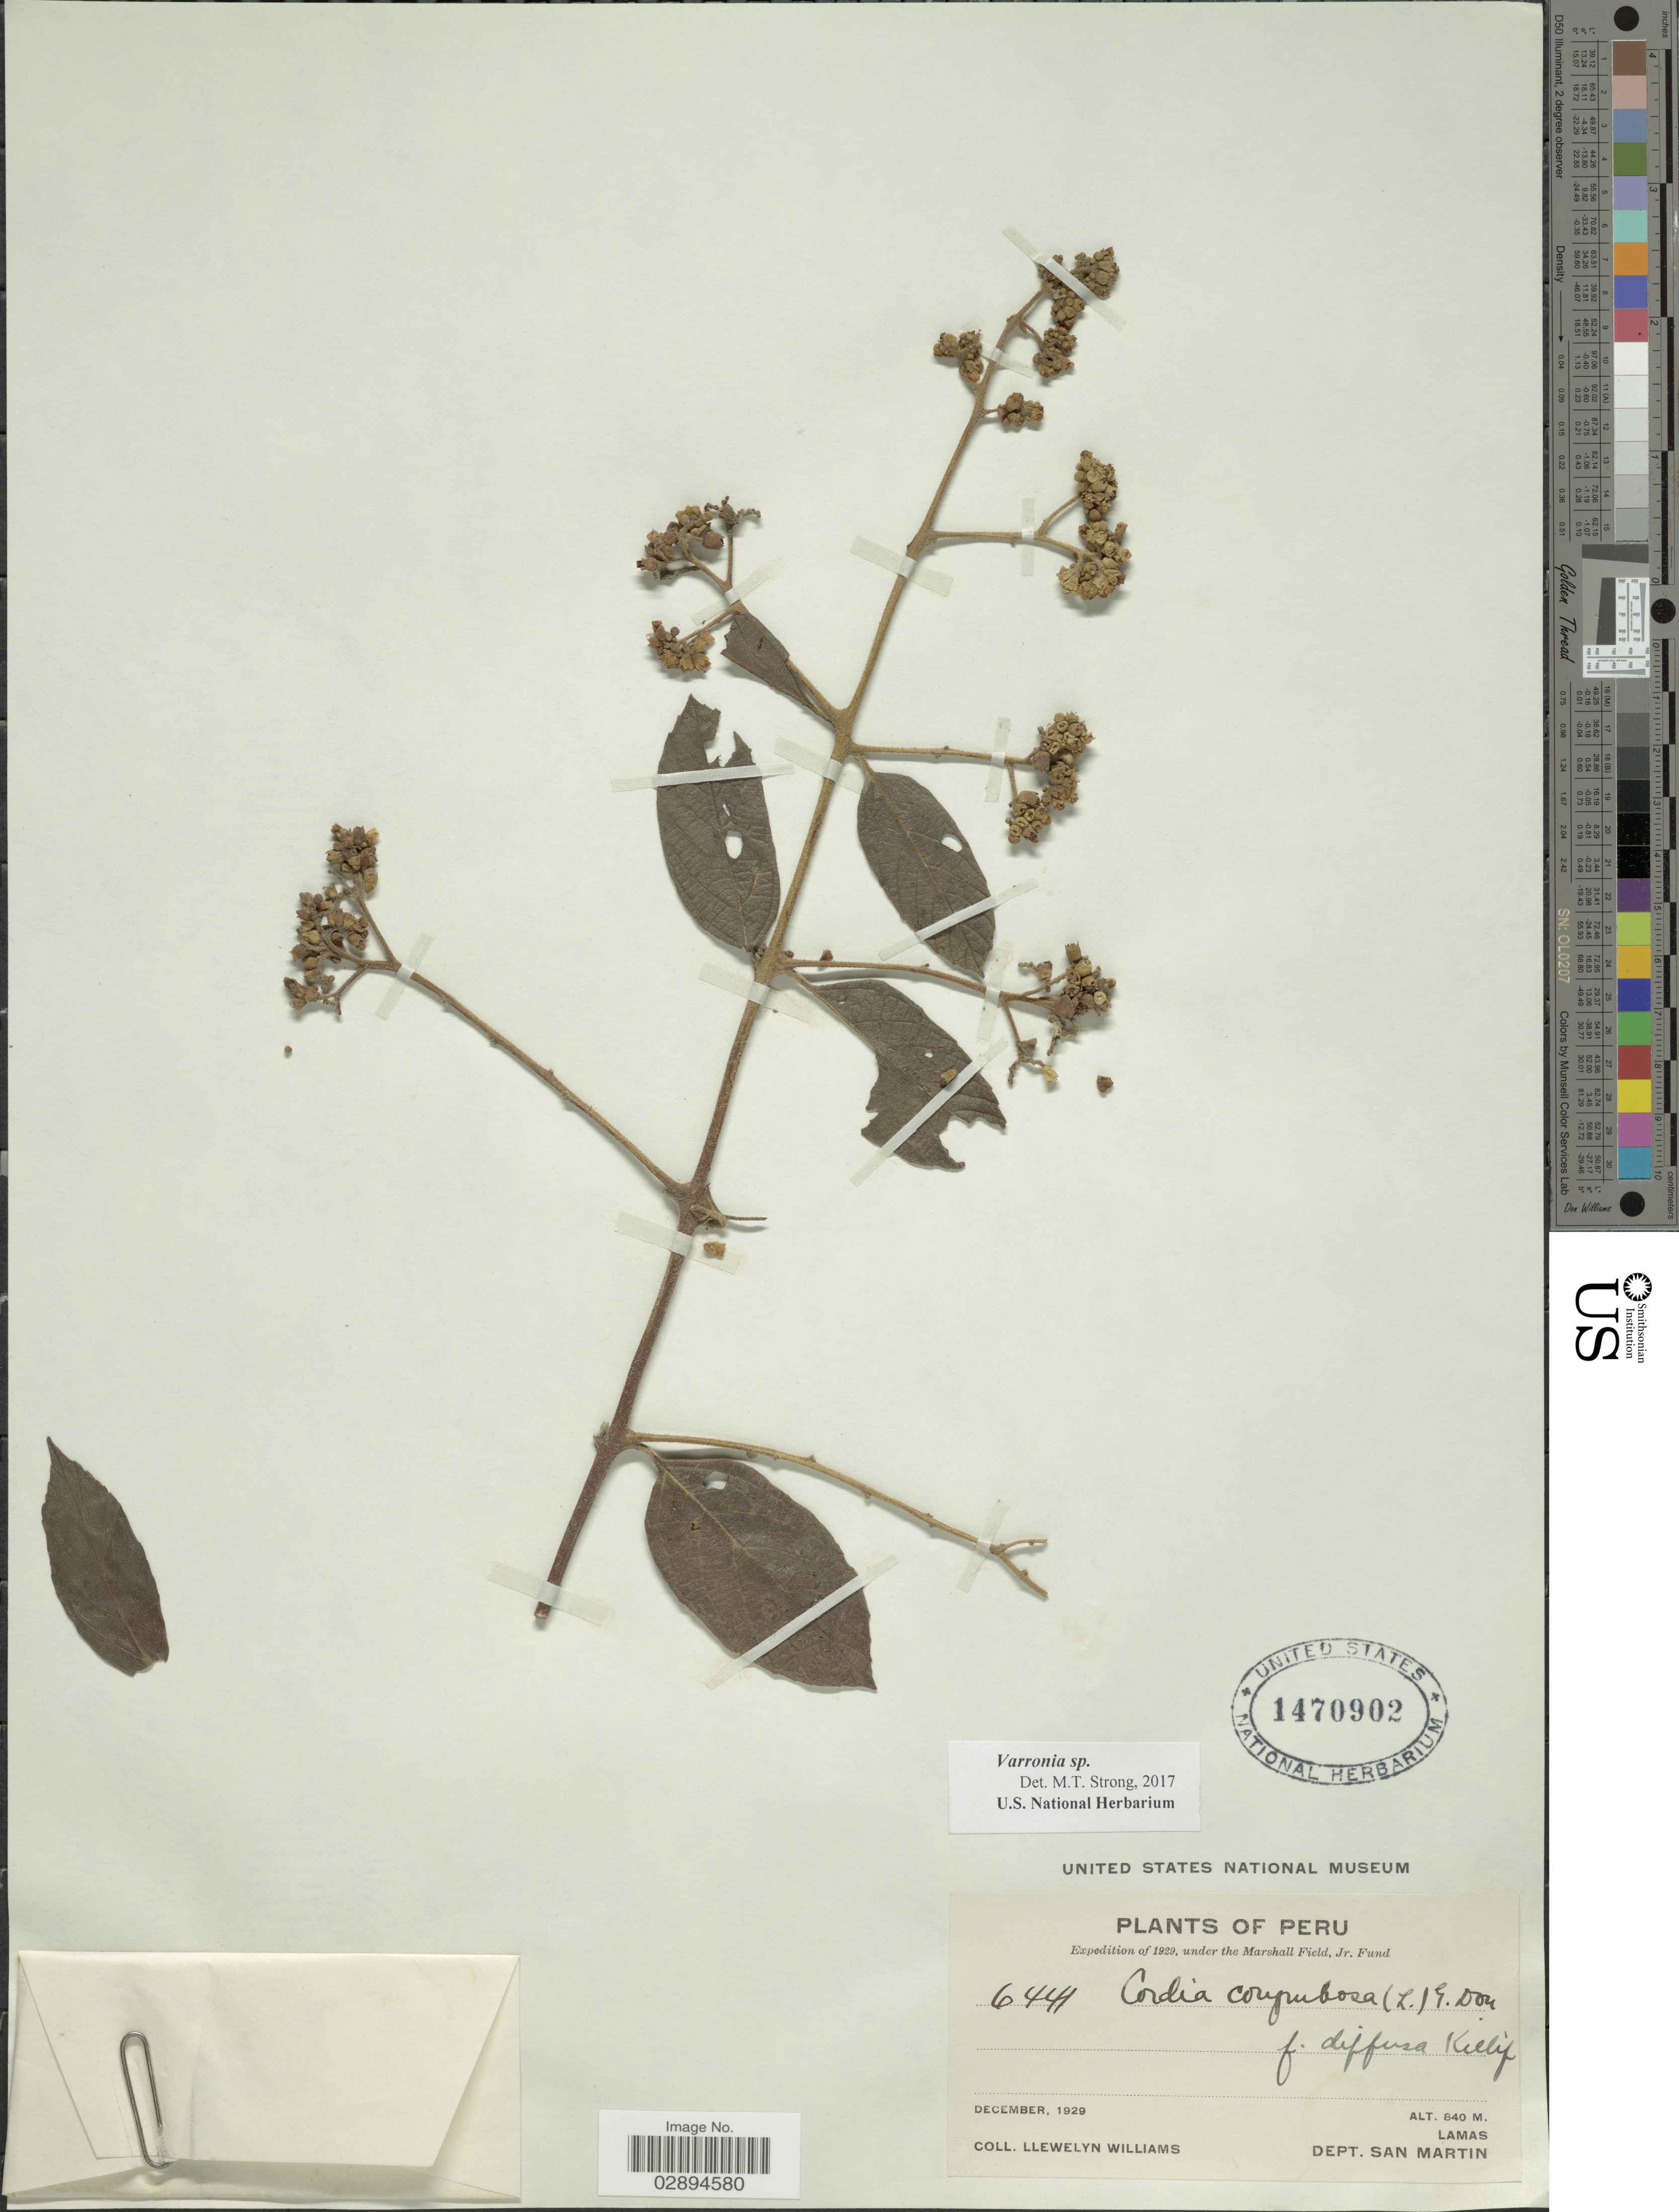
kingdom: Plantae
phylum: Tracheophyta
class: Magnoliopsida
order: Boraginales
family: Cordiaceae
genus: Varronia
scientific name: Varronia sp.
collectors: Ll. Williams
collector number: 6444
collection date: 1929-12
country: Peru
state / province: San Martín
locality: Lamas. Dept. San Martin.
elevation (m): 840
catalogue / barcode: US 1470902